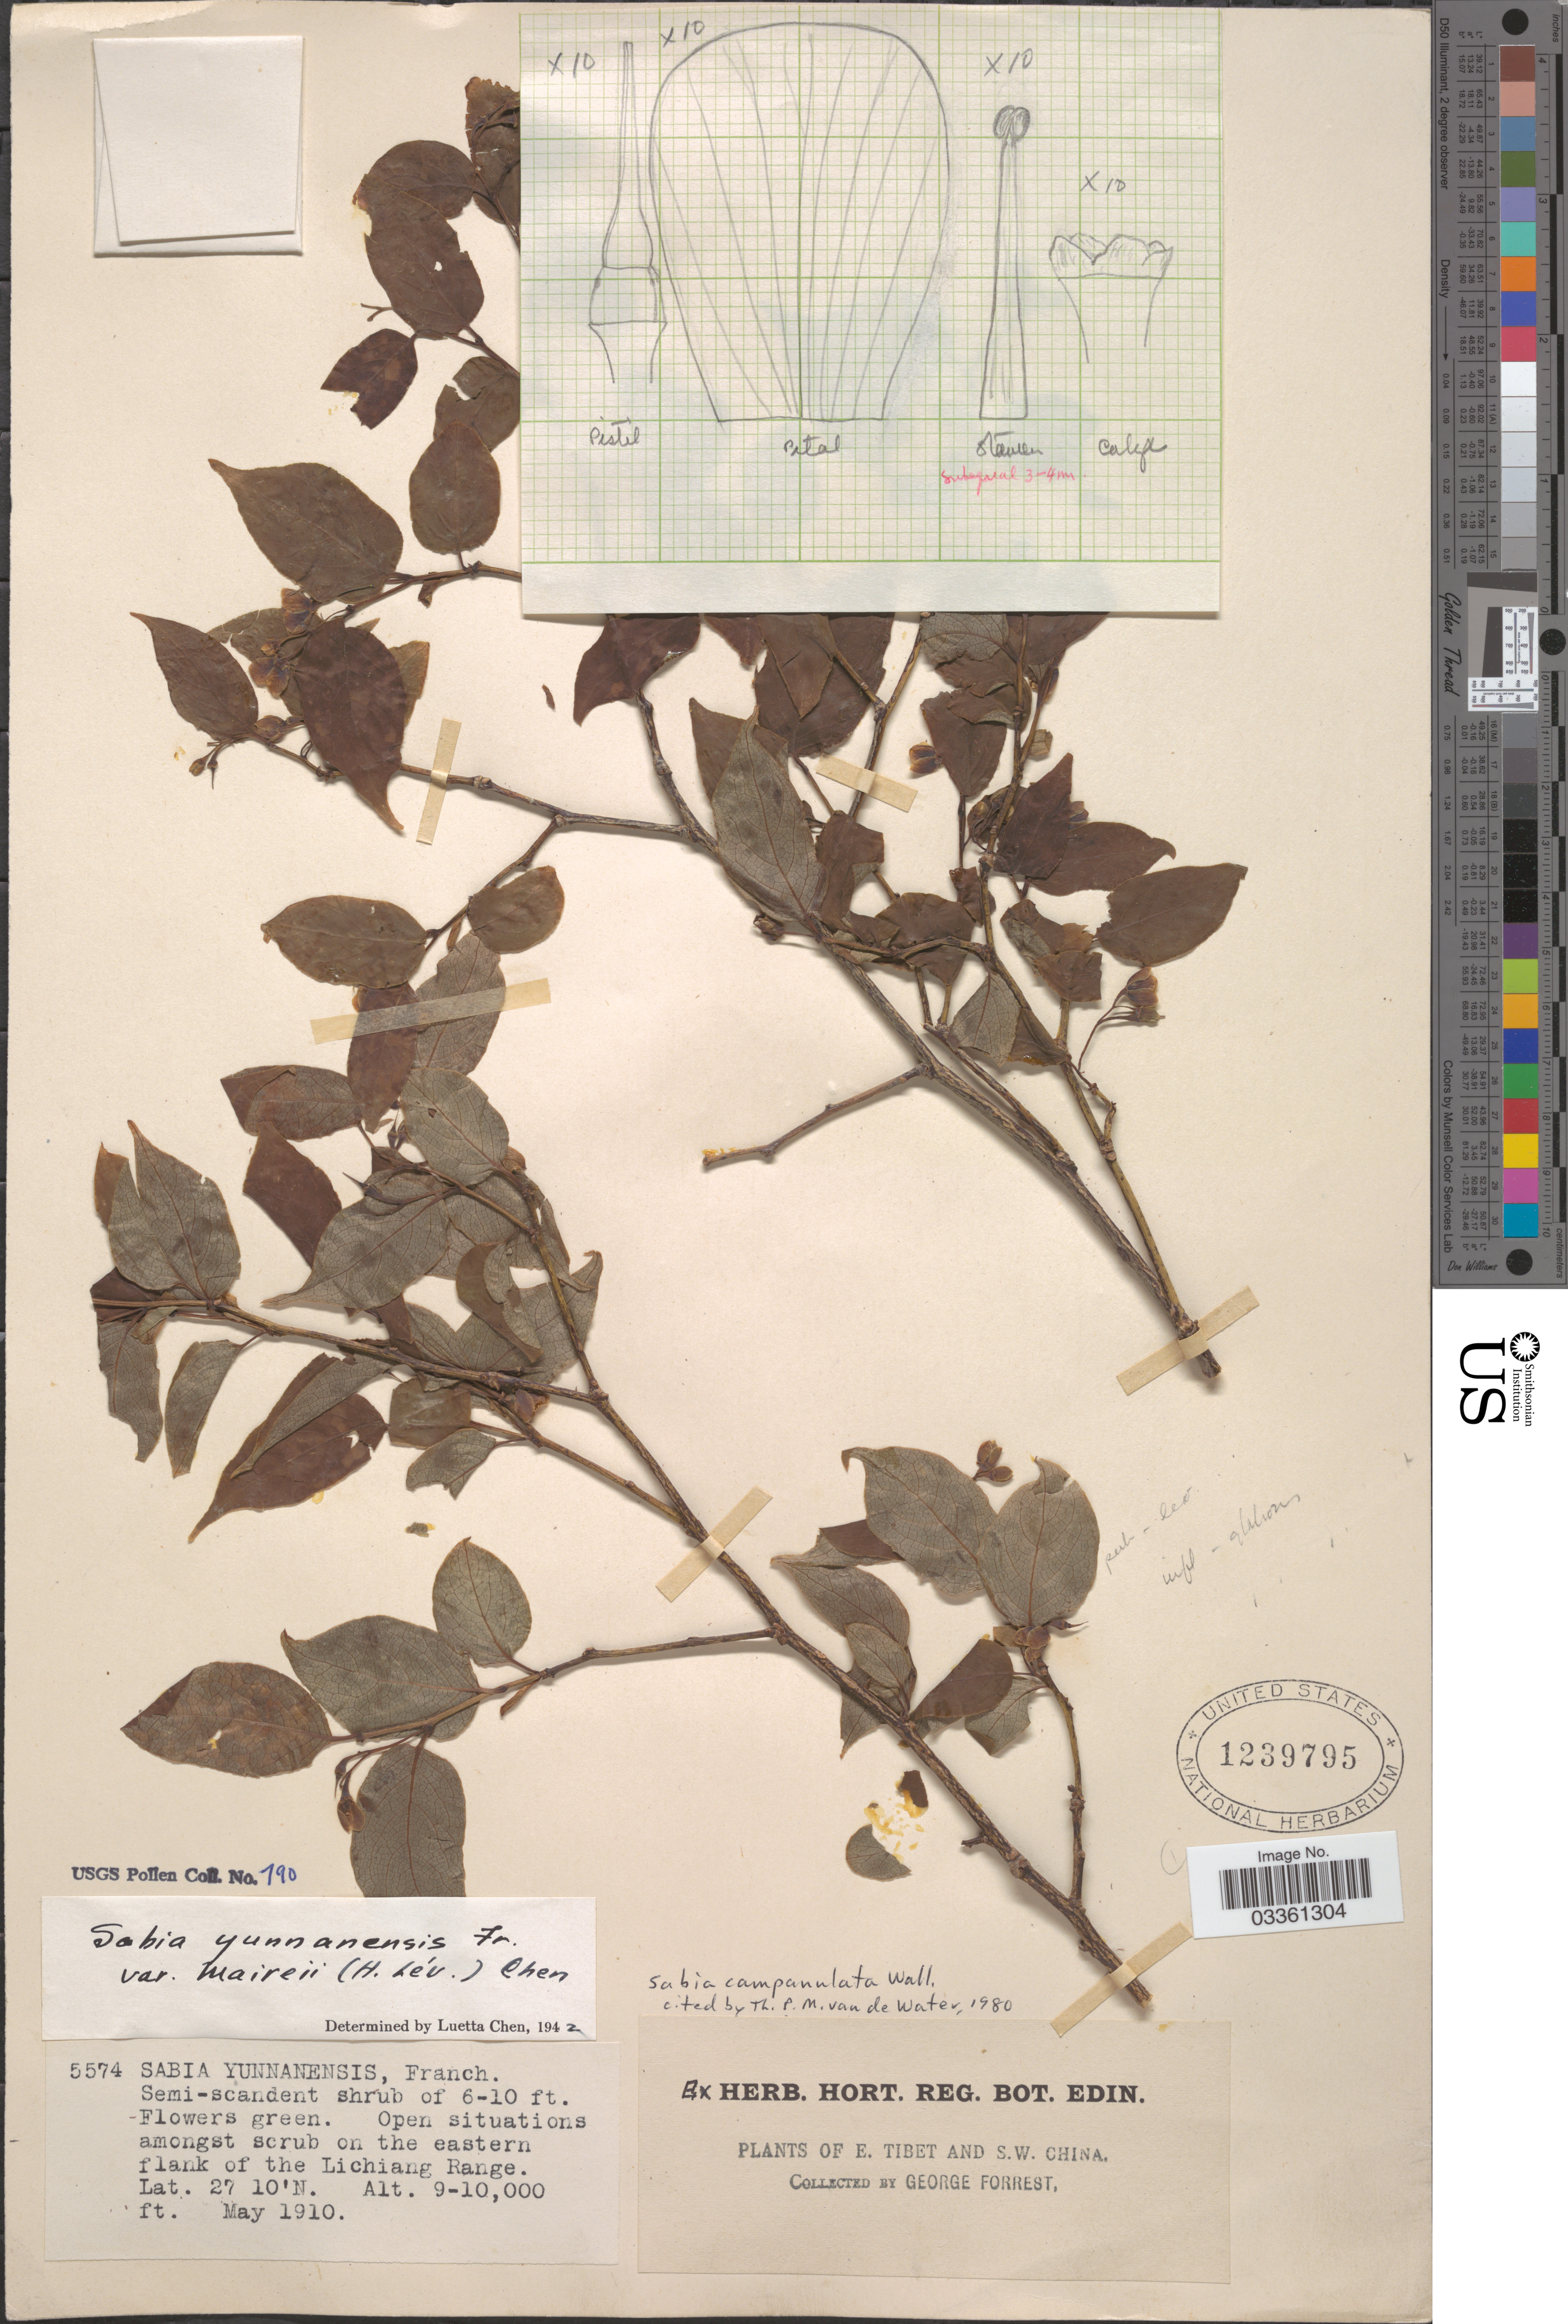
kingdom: Plantae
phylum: Tracheophyta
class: Magnoliopsida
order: Proteales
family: Sabiaceae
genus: Sabia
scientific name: Sabia campanulata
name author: Wall.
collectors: G. Forrest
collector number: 5574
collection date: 1910-05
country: China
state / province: Xizang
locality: E. Tibet and S.W. China. Open situations amongst scrub on the eastern flank of the Lichiang Range.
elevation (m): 2743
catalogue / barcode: US 1239795